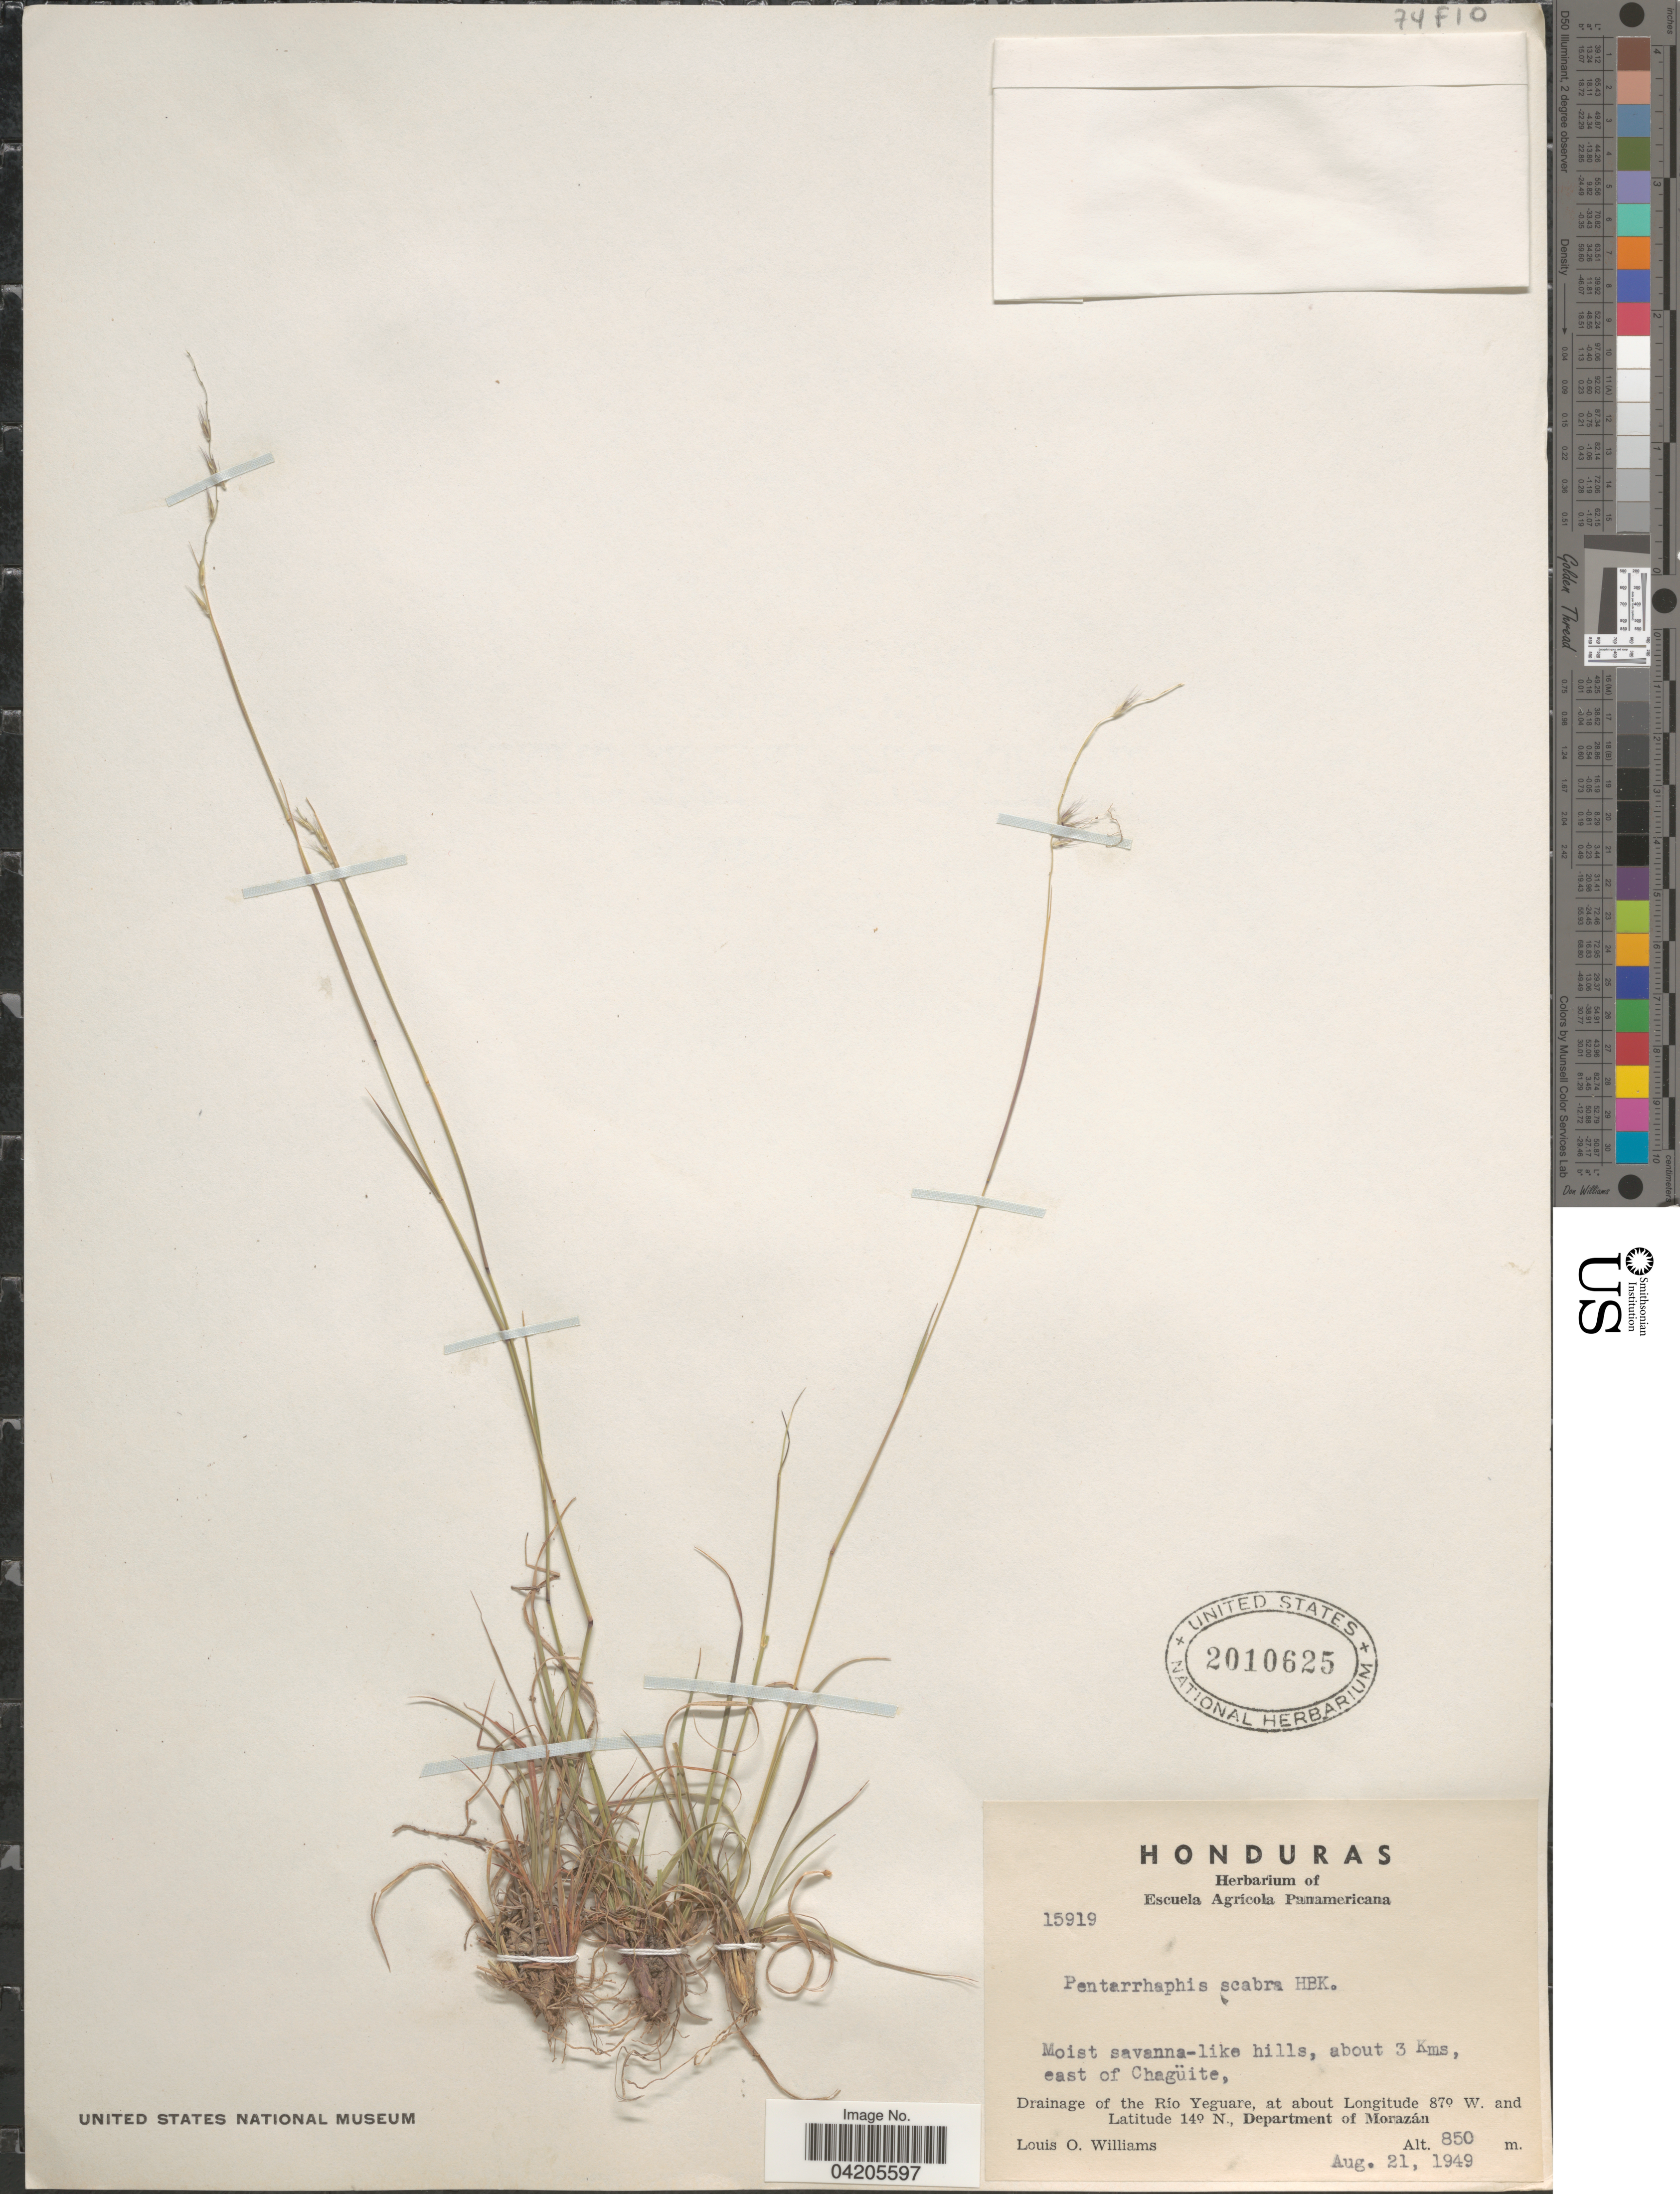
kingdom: Plantae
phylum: Tracheophyta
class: Liliopsida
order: Poales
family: Poaceae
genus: Bouteloua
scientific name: Bouteloua scabra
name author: (Kunth) Columbus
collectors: L. O. Williams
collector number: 15919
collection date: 1949-08-21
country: Honduras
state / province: Fco. Morazán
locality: Moist savanna-like hills, about 3 Kms, east of Chagüite, Drainage of the Río Yeguare. Department of Morazán.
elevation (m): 850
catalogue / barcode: US 2010625